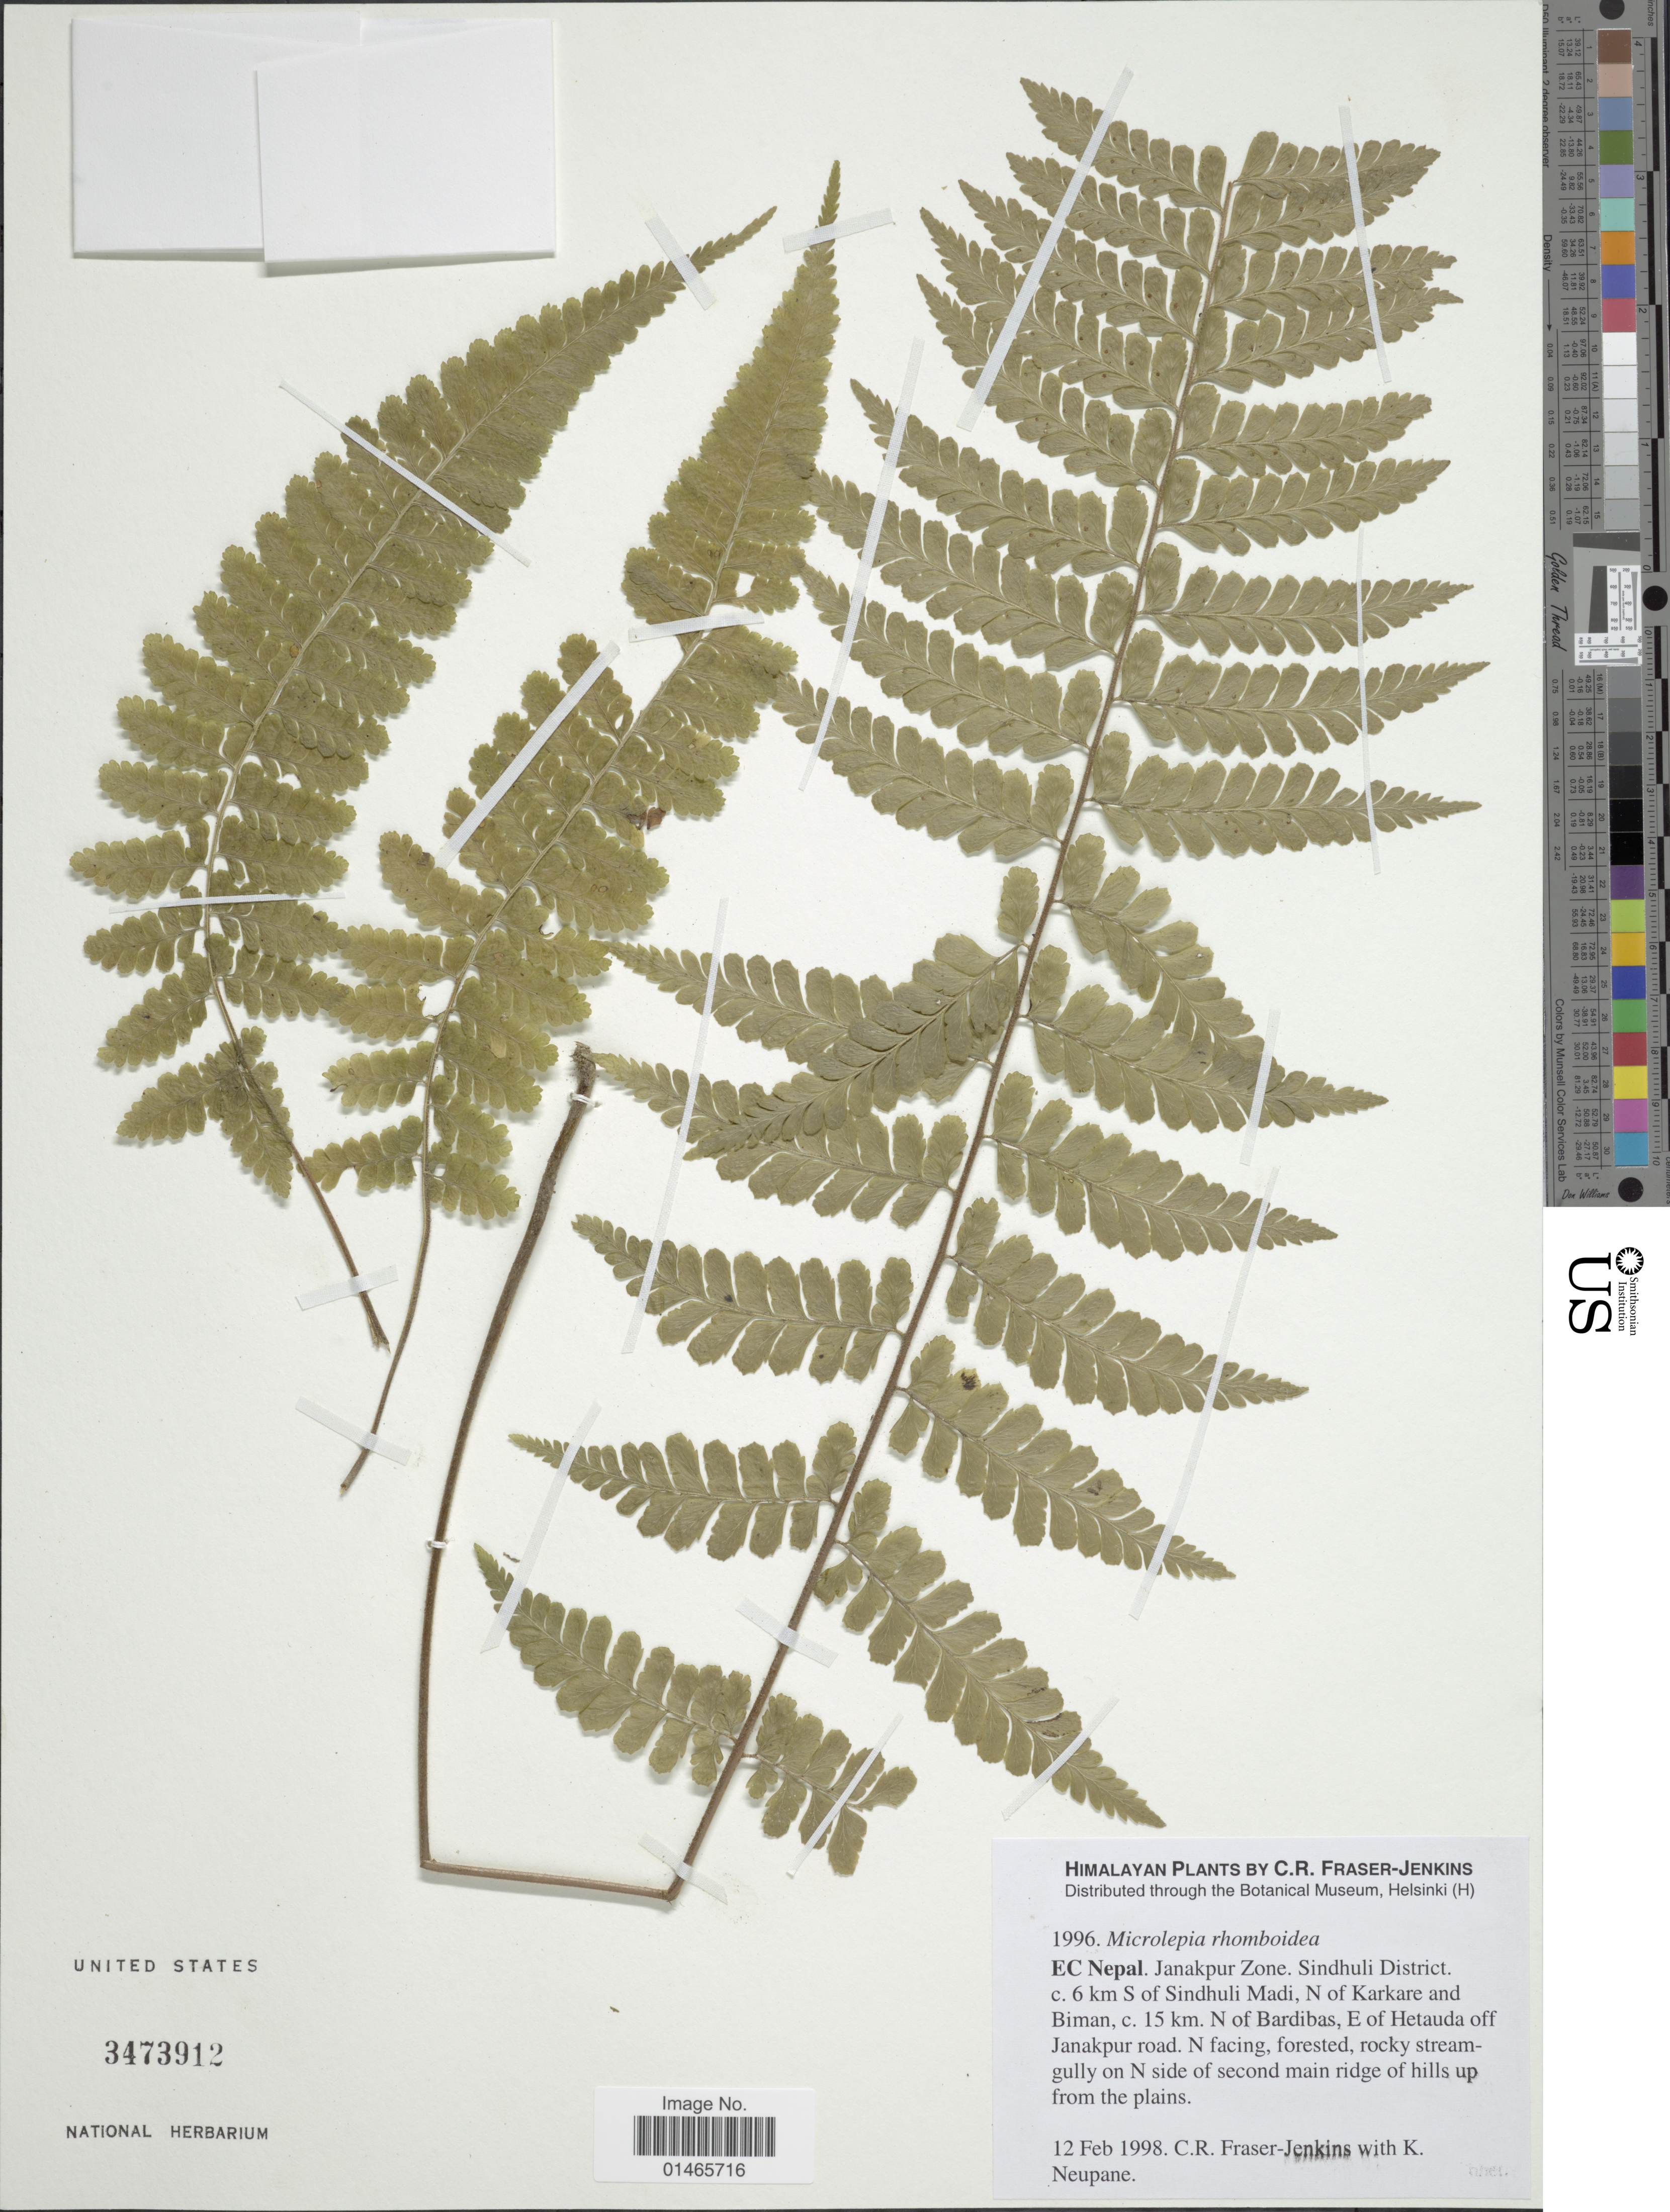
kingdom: Plantae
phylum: Tracheophyta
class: Polypodiopsida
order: Polypodiales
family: Dennstaedtiaceae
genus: Microlepia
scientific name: Microlepia rhomboidea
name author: (Wall. ex Kunze) Prantl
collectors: C. R. Fraser-Jenkins & K. Neupane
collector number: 1996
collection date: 1998-02-12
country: Nepal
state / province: Janakpur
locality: EC Nepal, Janakpur Zone, Sindhuli District, c. 6 km S of Sindhuli Madi, N of Karkare and Biman, c. 15 km. N of Bardibas, E of Hetauda off Janakpur road, N facing, forested, rocky stream-gully on N side of second main ridge of hills up from the plains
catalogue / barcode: US 3473912